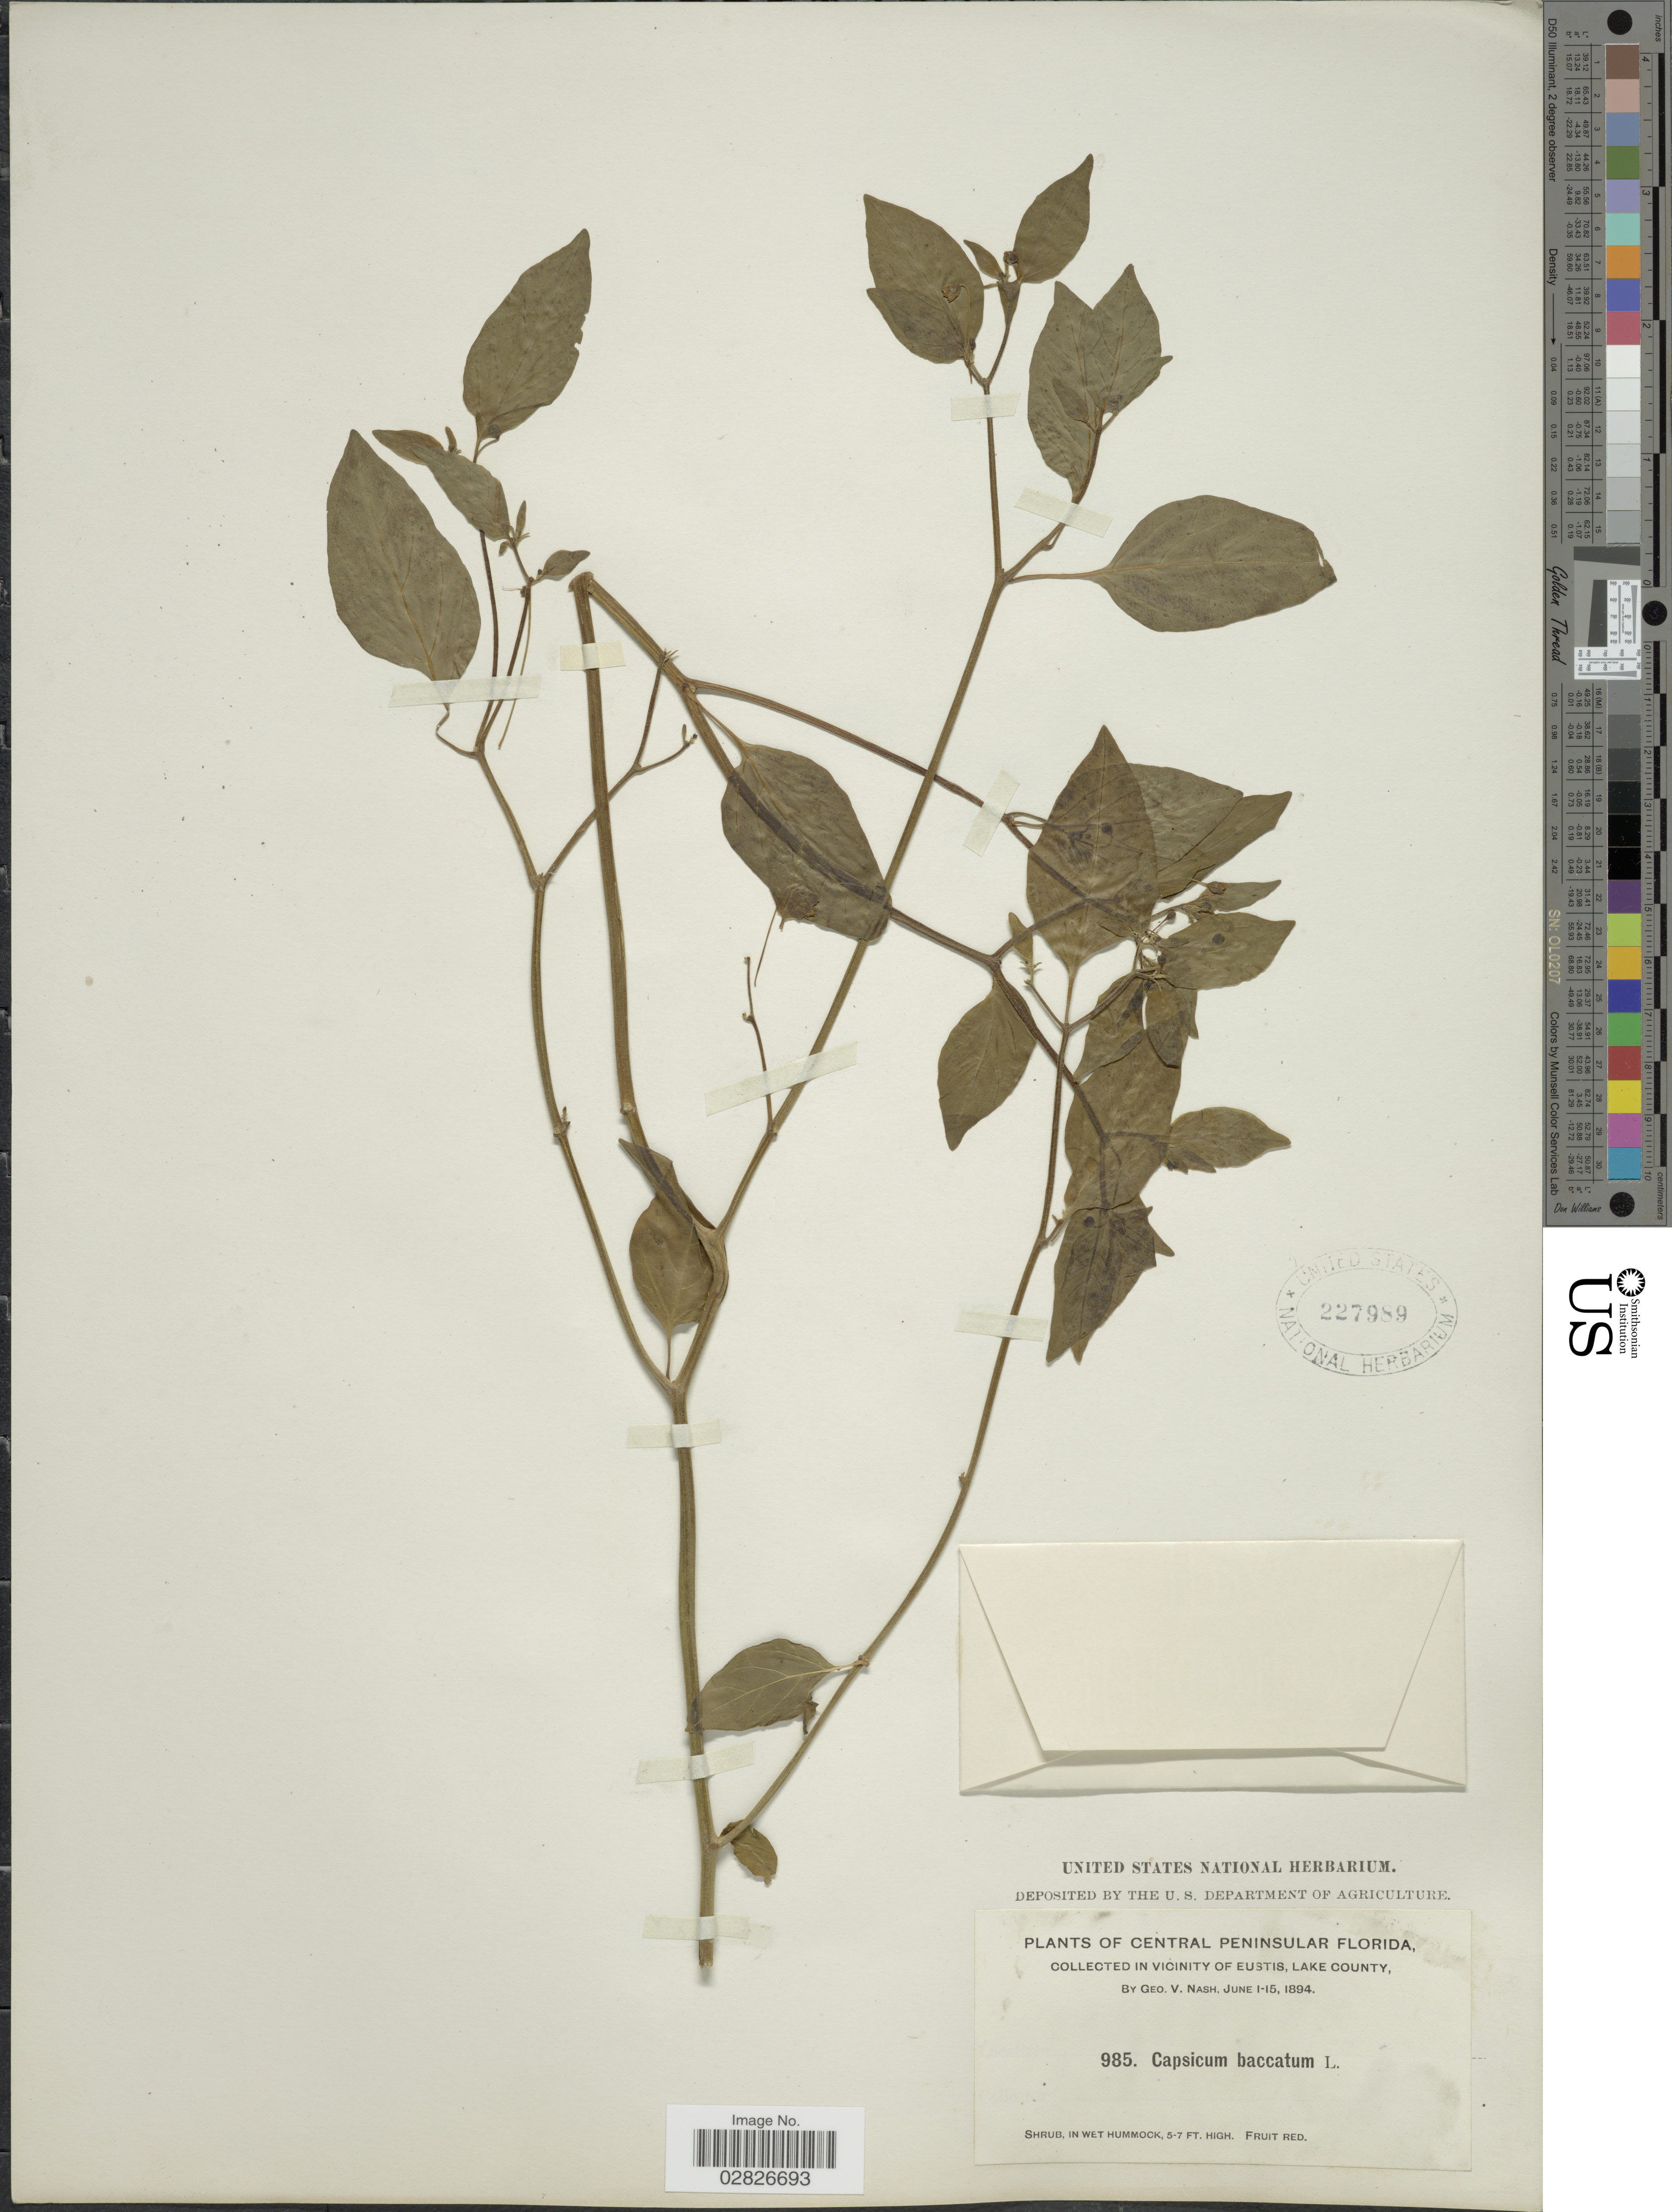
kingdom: Plantae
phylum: Tracheophyta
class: Magnoliopsida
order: Solanales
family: Solanaceae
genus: Capsicum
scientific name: Capsicum baccatum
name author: L.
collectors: G. V. Nash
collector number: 985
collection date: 1894-06-01/1894-06-15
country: United States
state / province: Florida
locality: Central Peninsular Florida, vicinity of Eustis, Lake County.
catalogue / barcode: US 227989